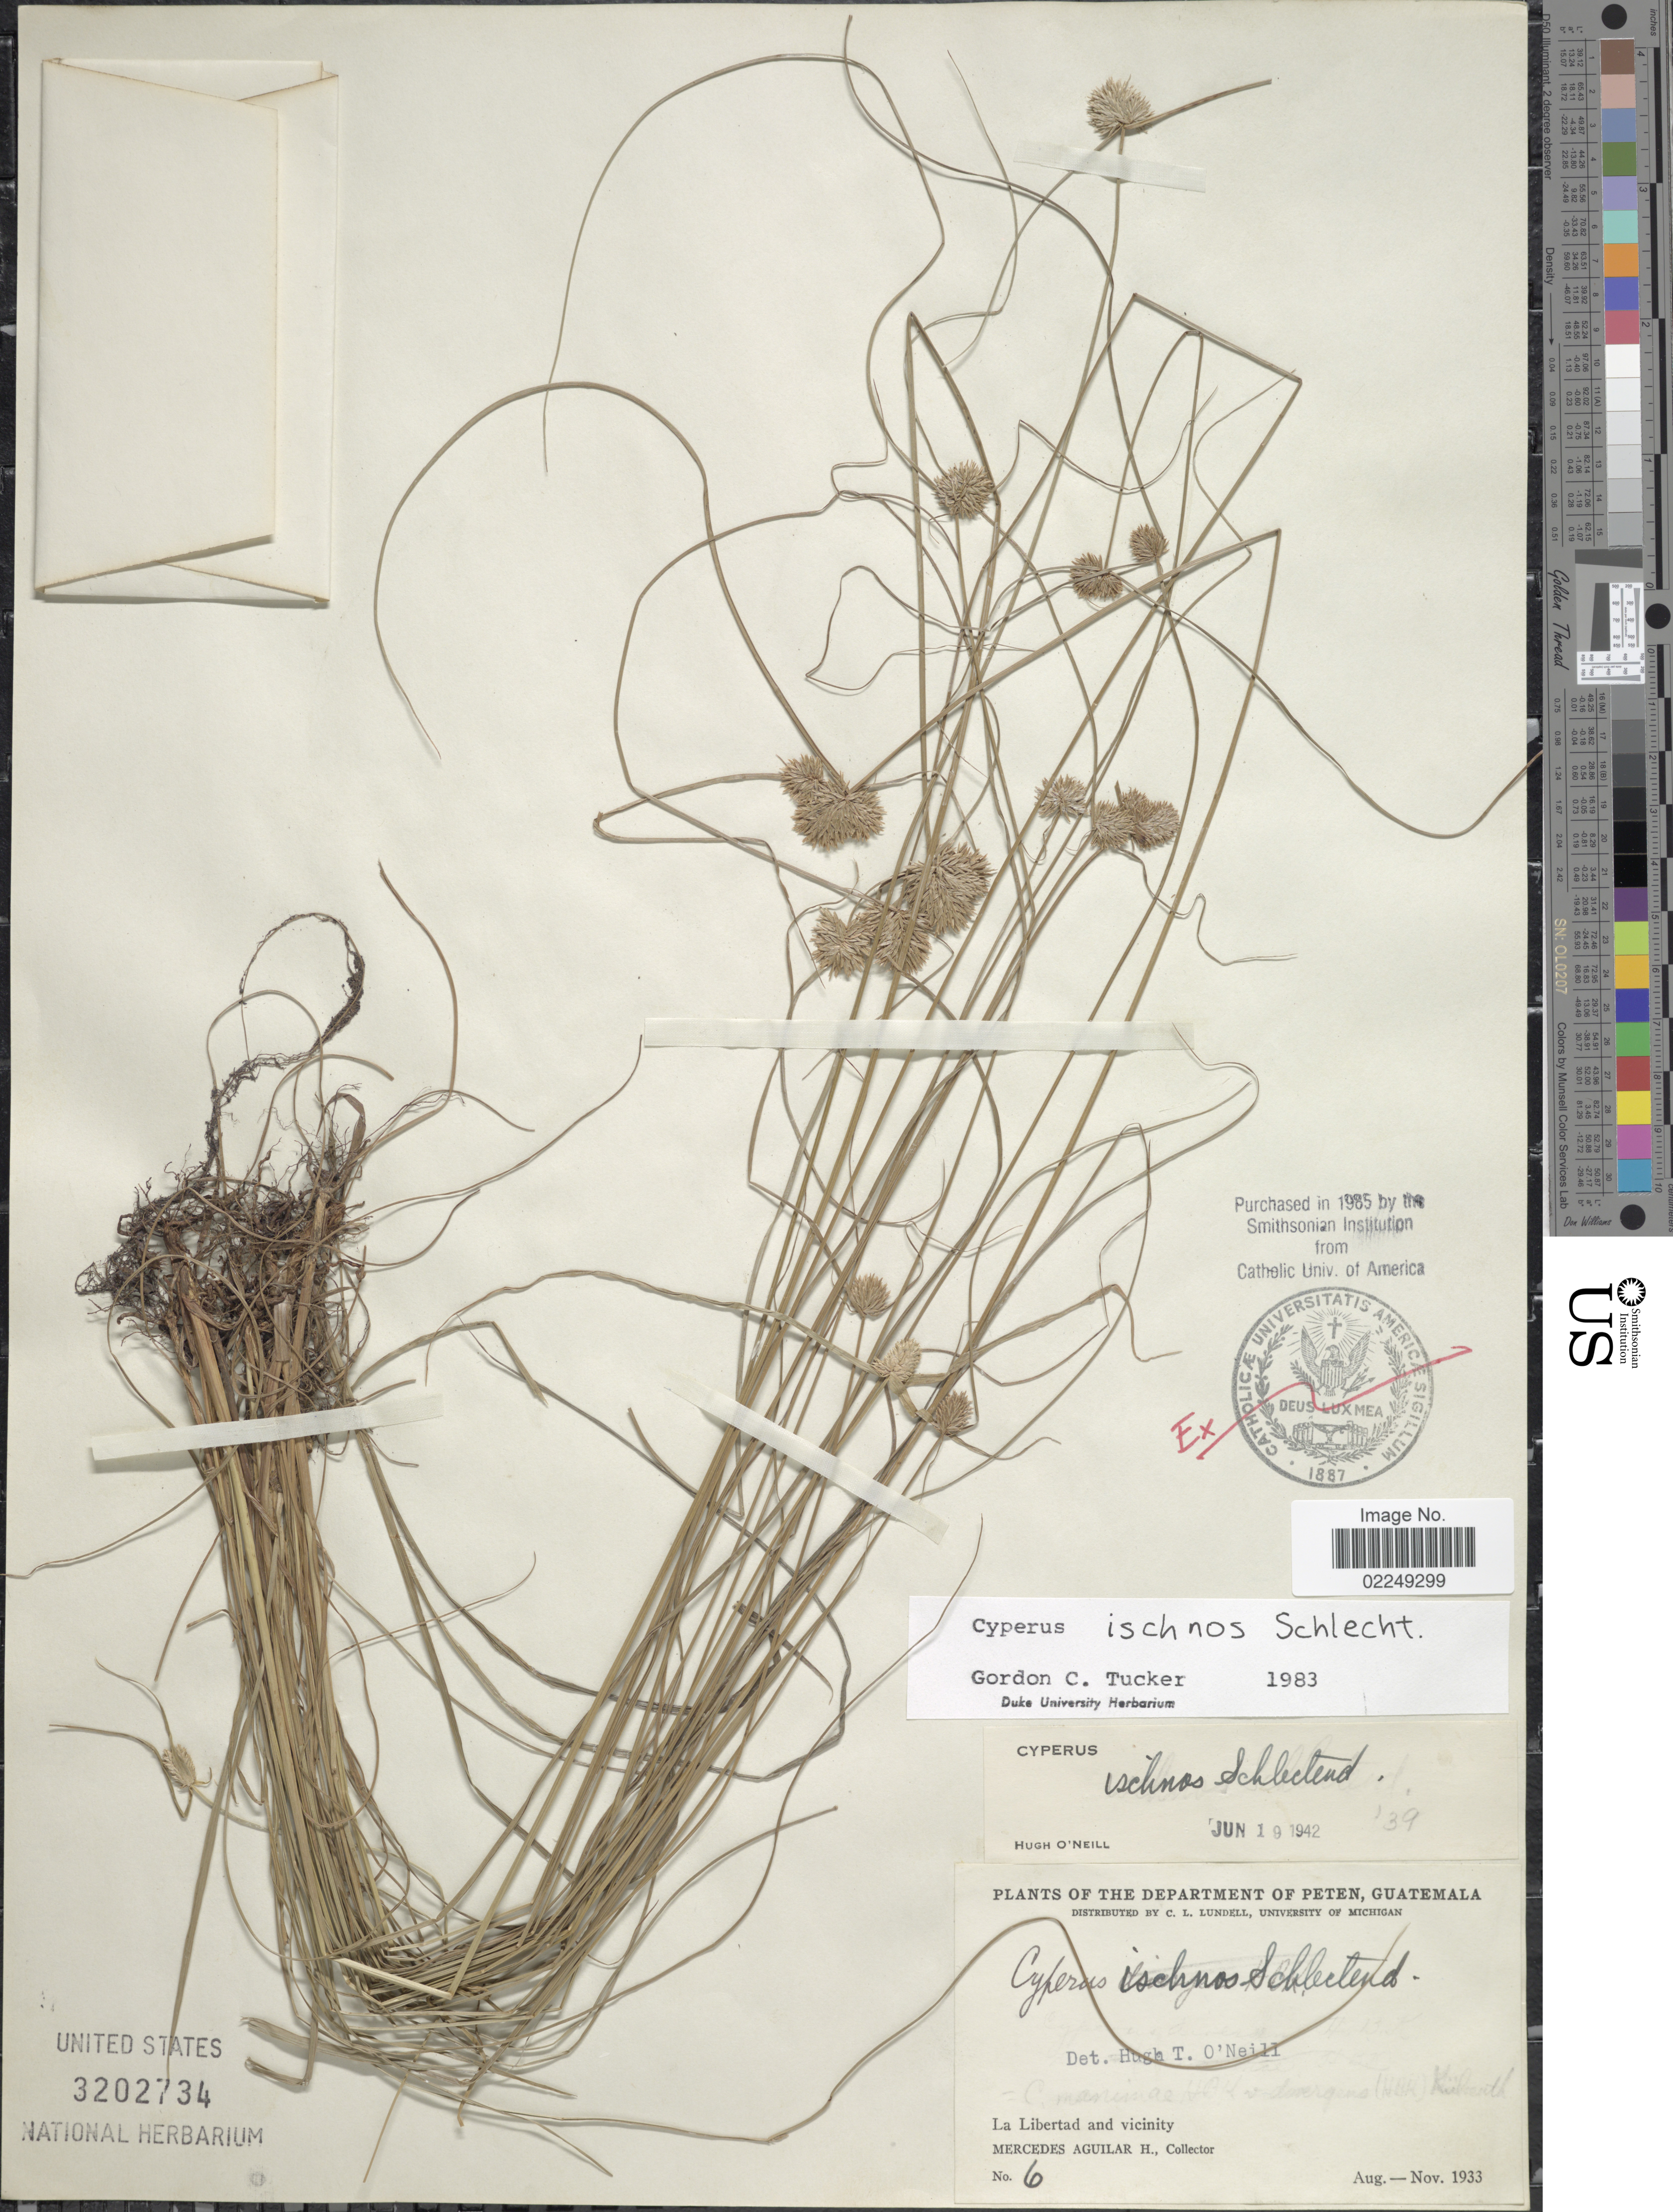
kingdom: Plantae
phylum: Tracheophyta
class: Liliopsida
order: Poales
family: Cyperaceae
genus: Cyperus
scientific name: Cyperus ischnos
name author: Schltdl.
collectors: M. Aguilar H.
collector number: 6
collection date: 1933-08/1933-11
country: Guatemala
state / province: El Petén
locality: The Department of Peten, Guatemala, La Libertad and vicinity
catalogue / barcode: US 3202734